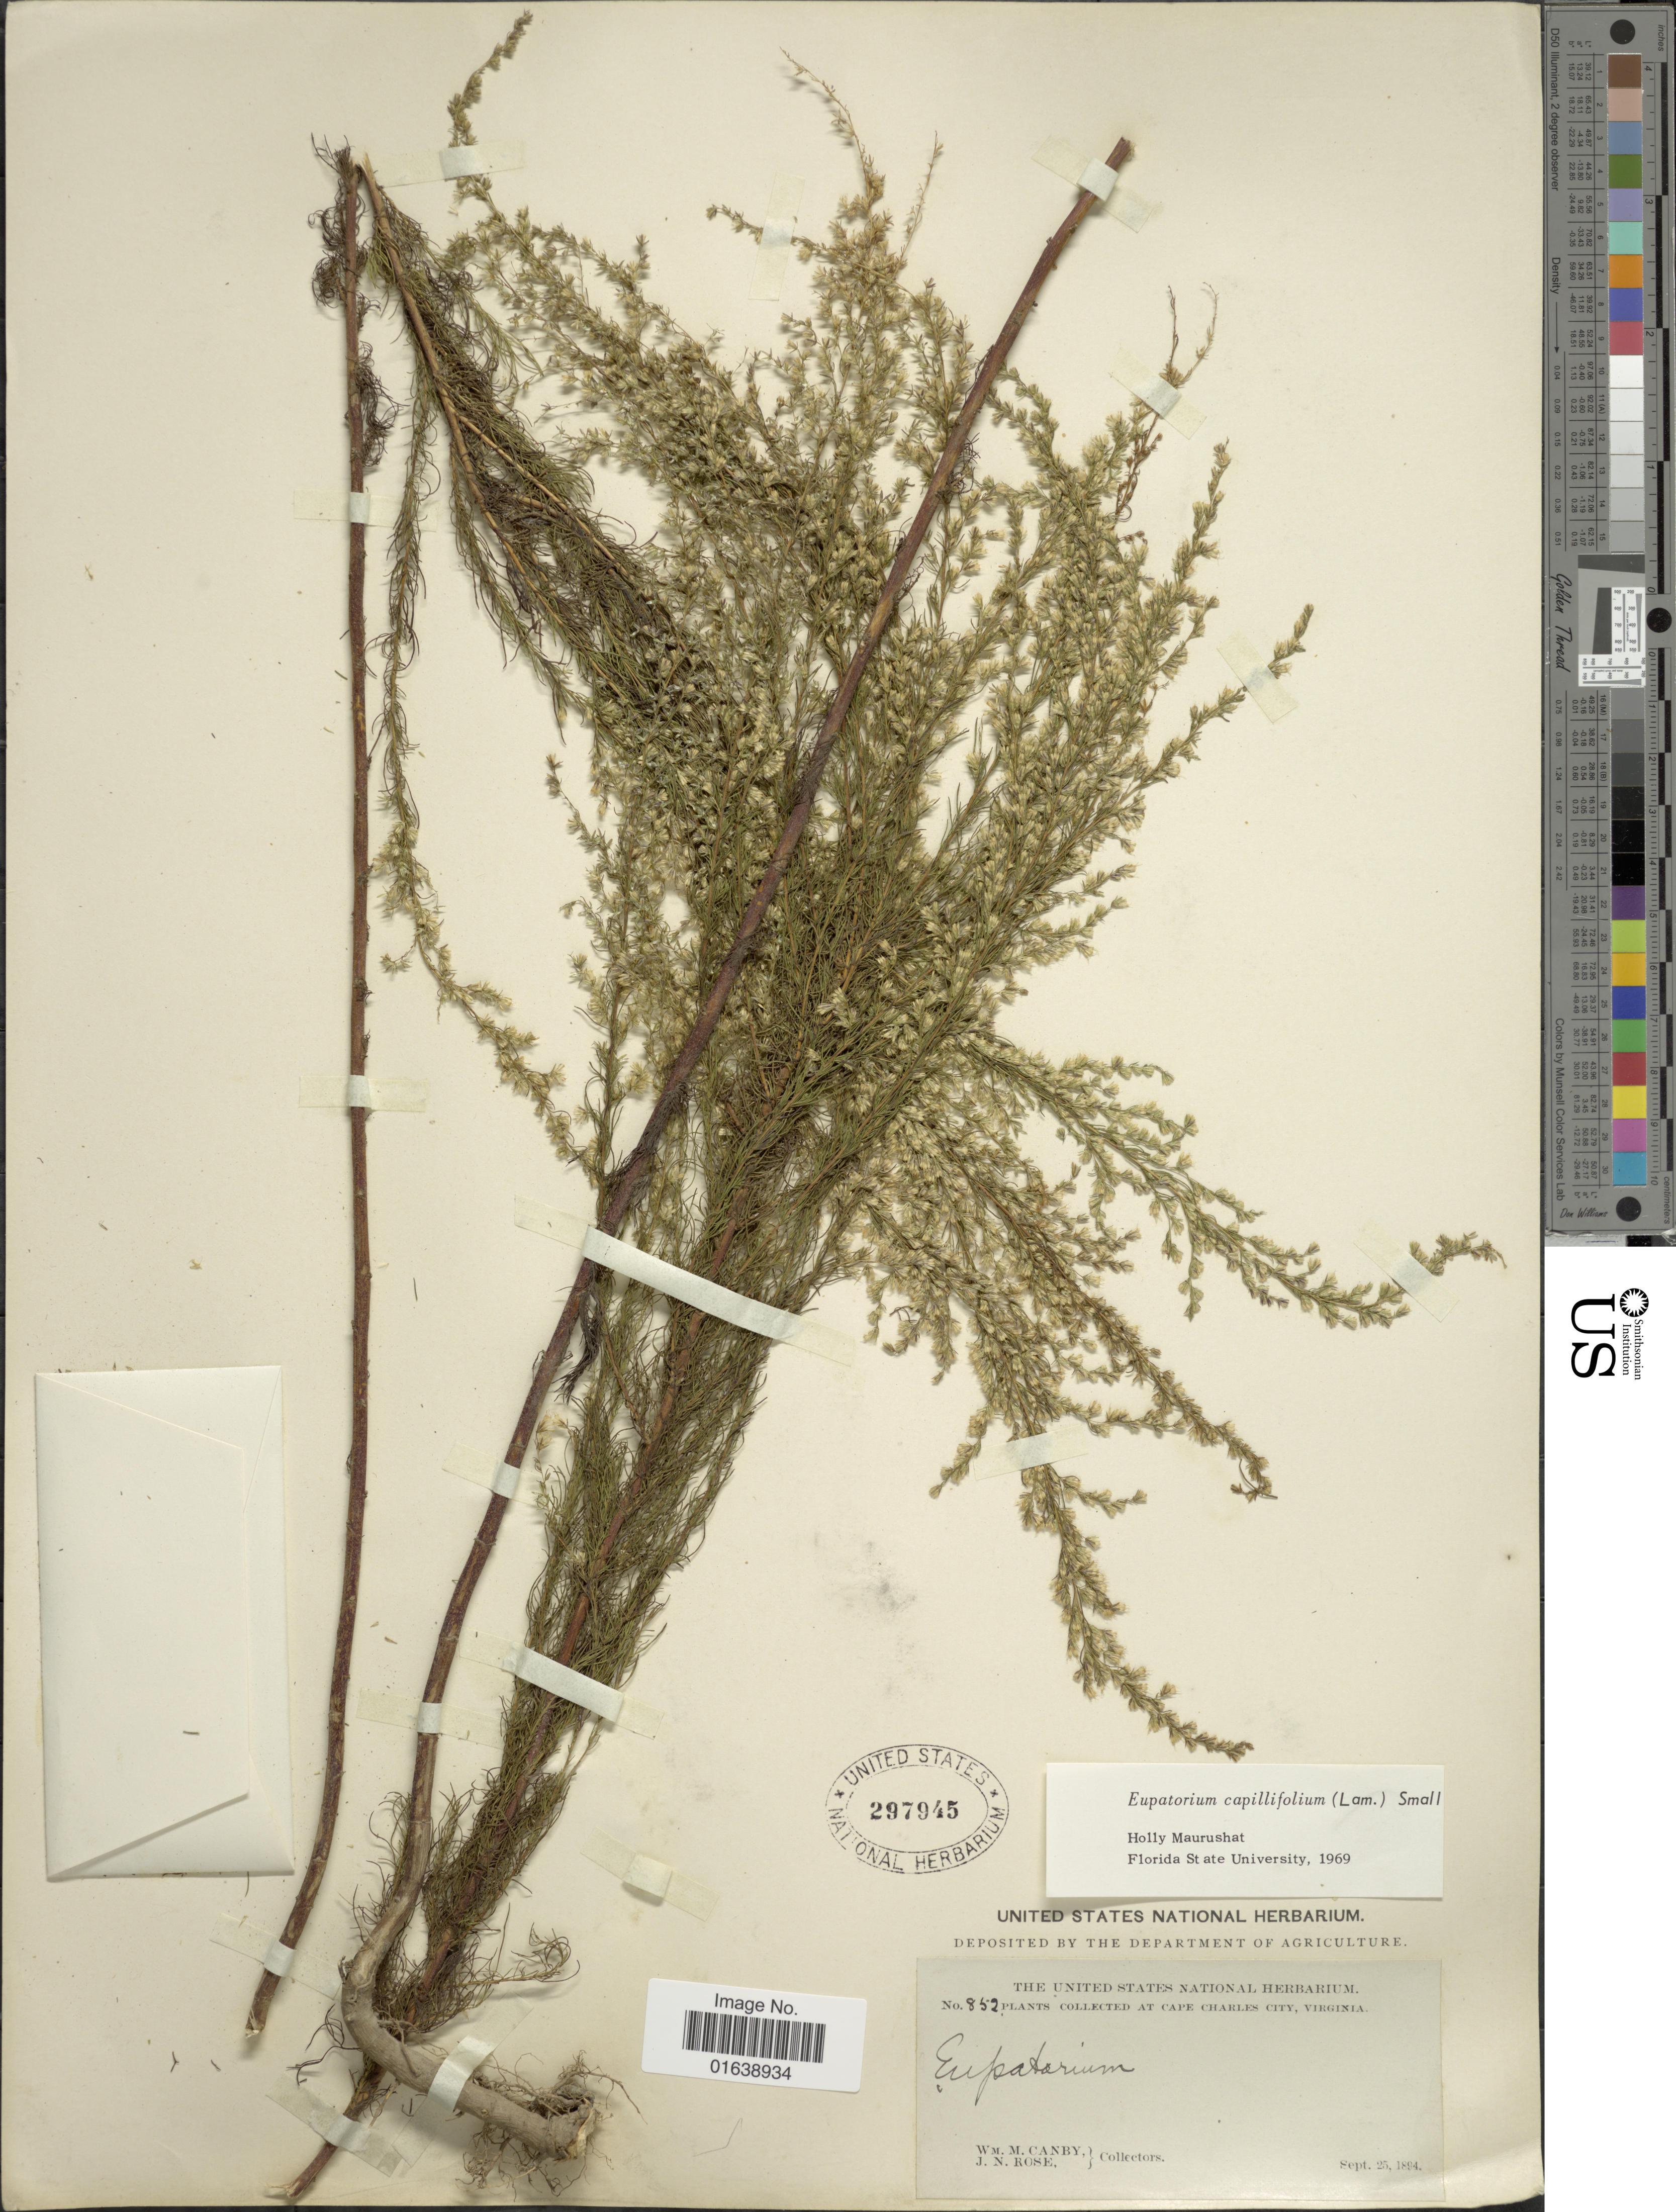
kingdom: Plantae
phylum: Tracheophyta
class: Magnoliopsida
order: Asterales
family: Asteraceae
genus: Eupatorium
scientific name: Eupatorium capillifolium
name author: (Lam.) Small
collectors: W. M. Canby & J. N. Rose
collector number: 852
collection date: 1894-09-25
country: United States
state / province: Virginia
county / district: Charles City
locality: At cape Charles City, Virginia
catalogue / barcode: US 297945